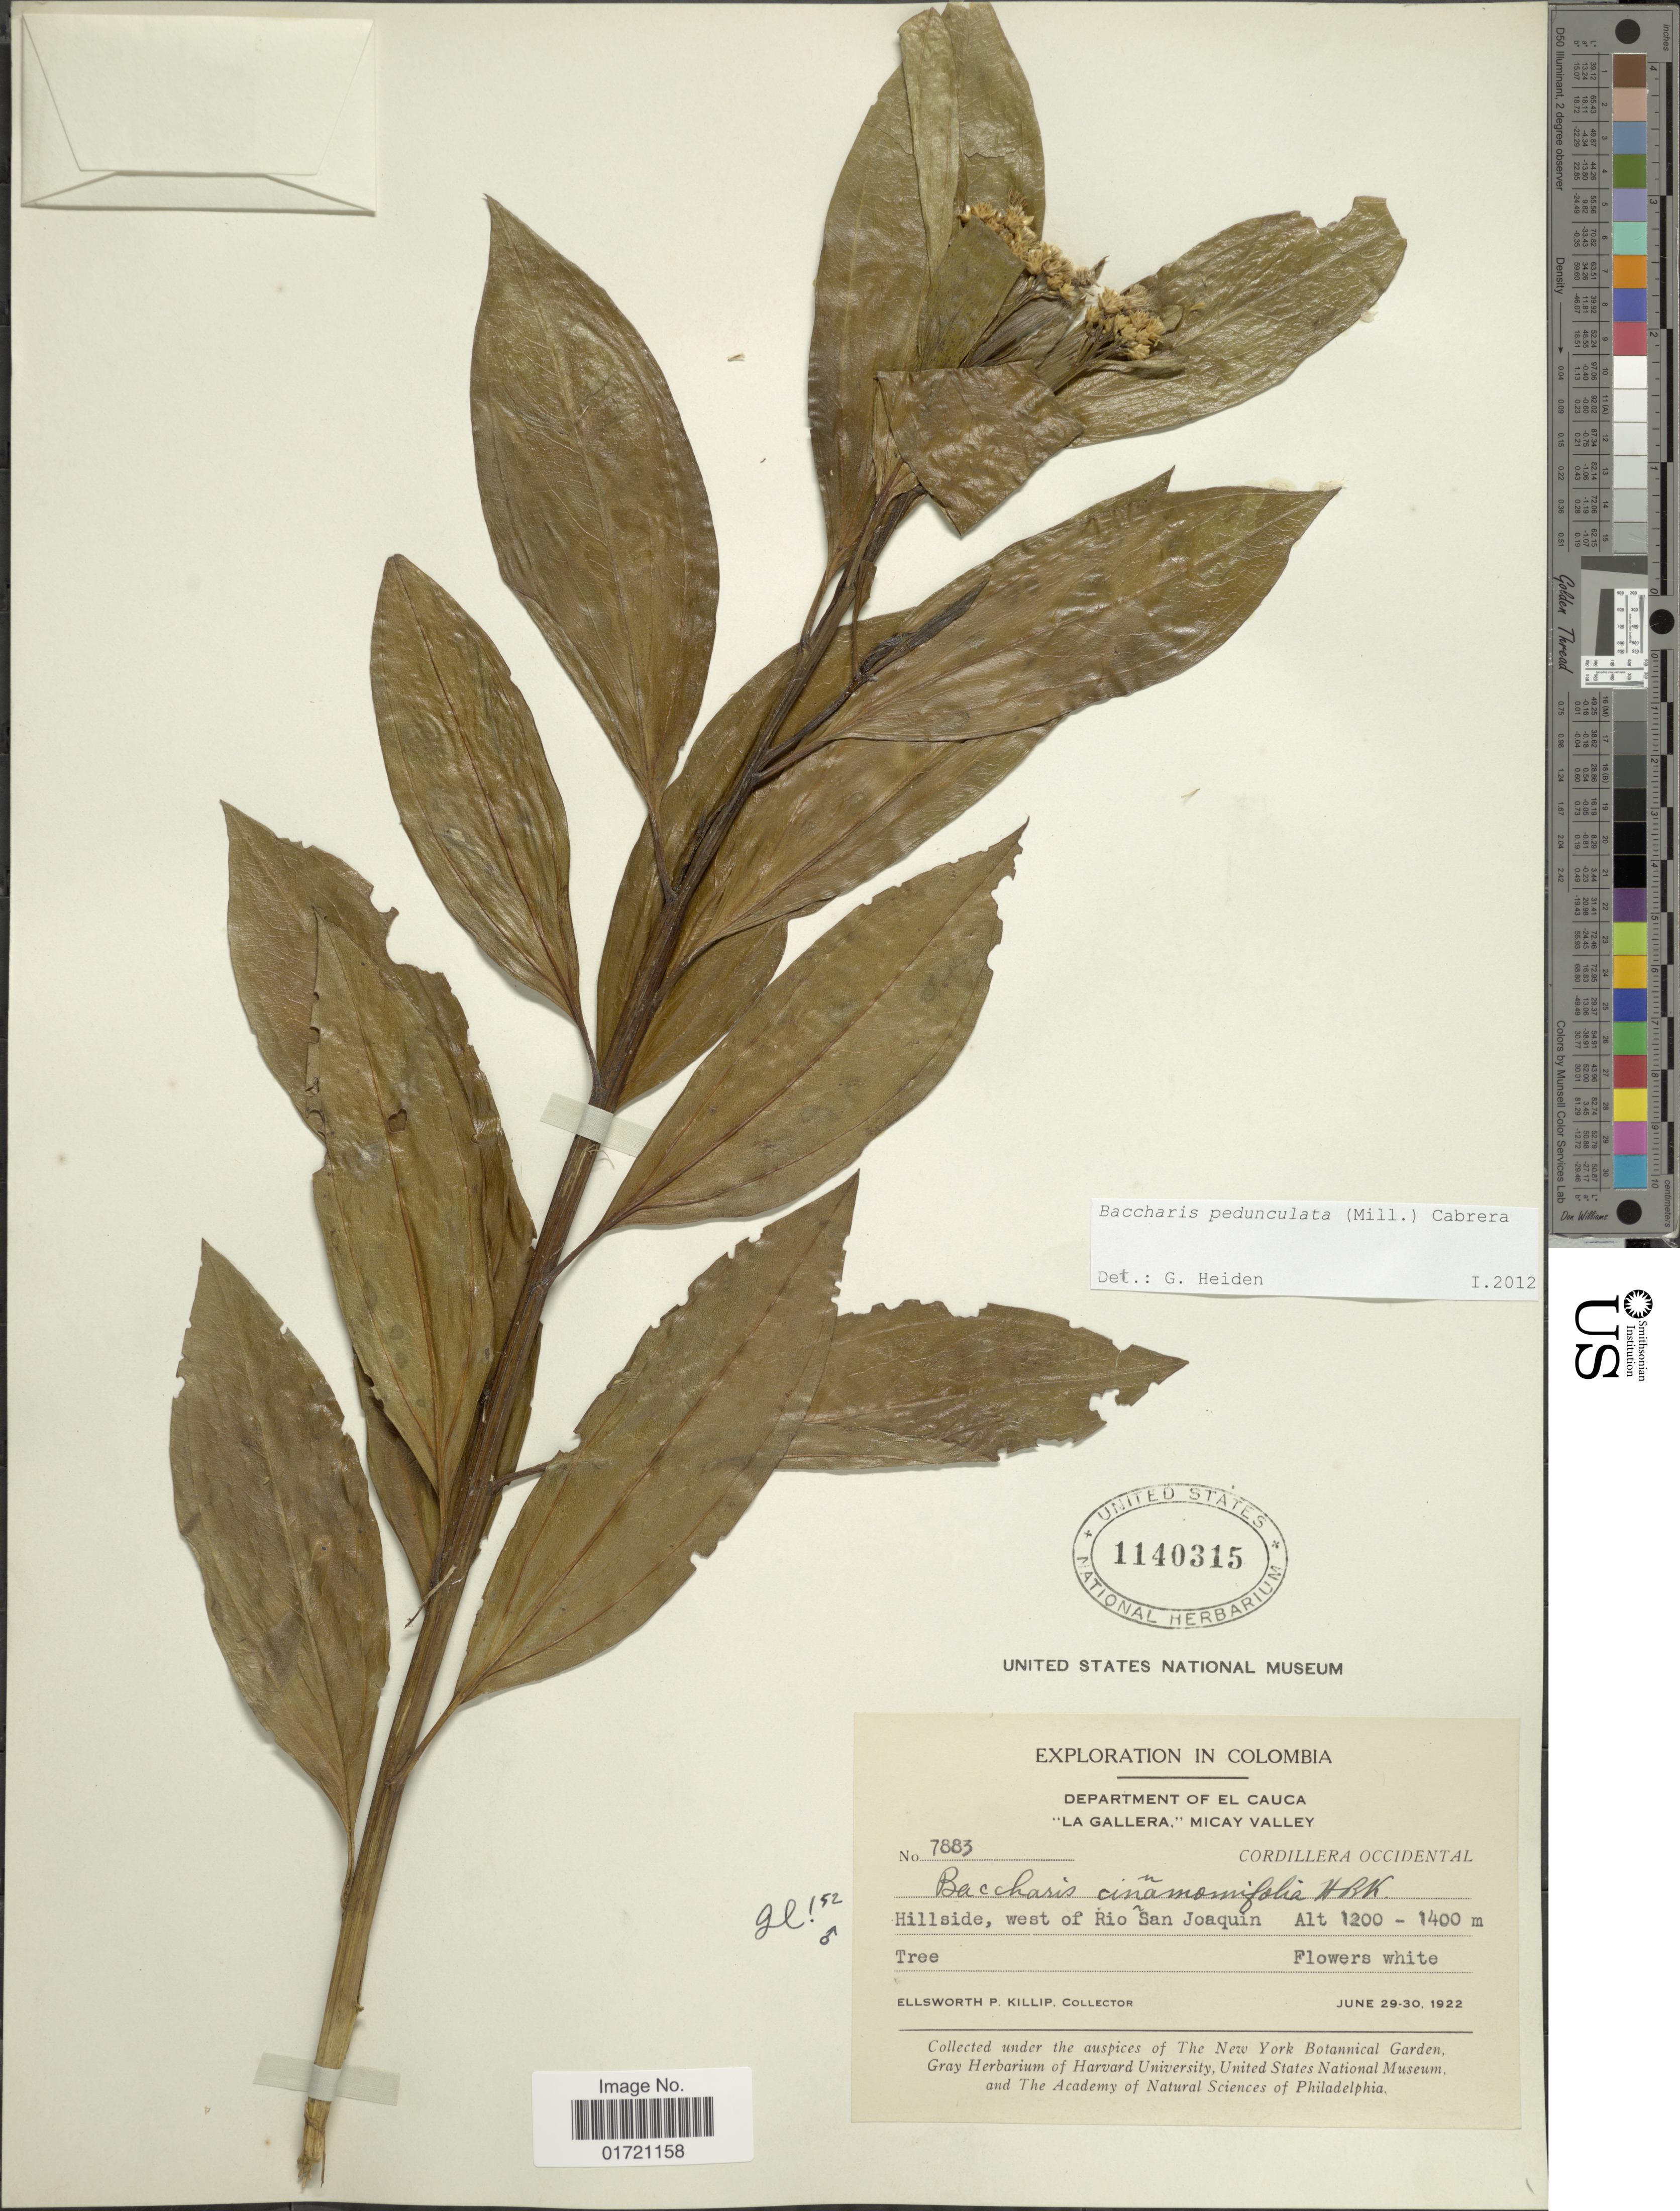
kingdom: Plantae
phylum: Tracheophyta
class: Magnoliopsida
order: Asterales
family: Asteraceae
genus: Baccharis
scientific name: Baccharis pedunculata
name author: (Mill.) Cabrera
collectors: E. P. Killip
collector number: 7883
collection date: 1922-06-29/1922-06-30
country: Colombia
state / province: Cauca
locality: Department of El Cauca. "La Gallera", Micay Valley. Cordillera Occidental. Hillside, west of Rio San Joaquin.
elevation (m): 1200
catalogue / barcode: US 1140315